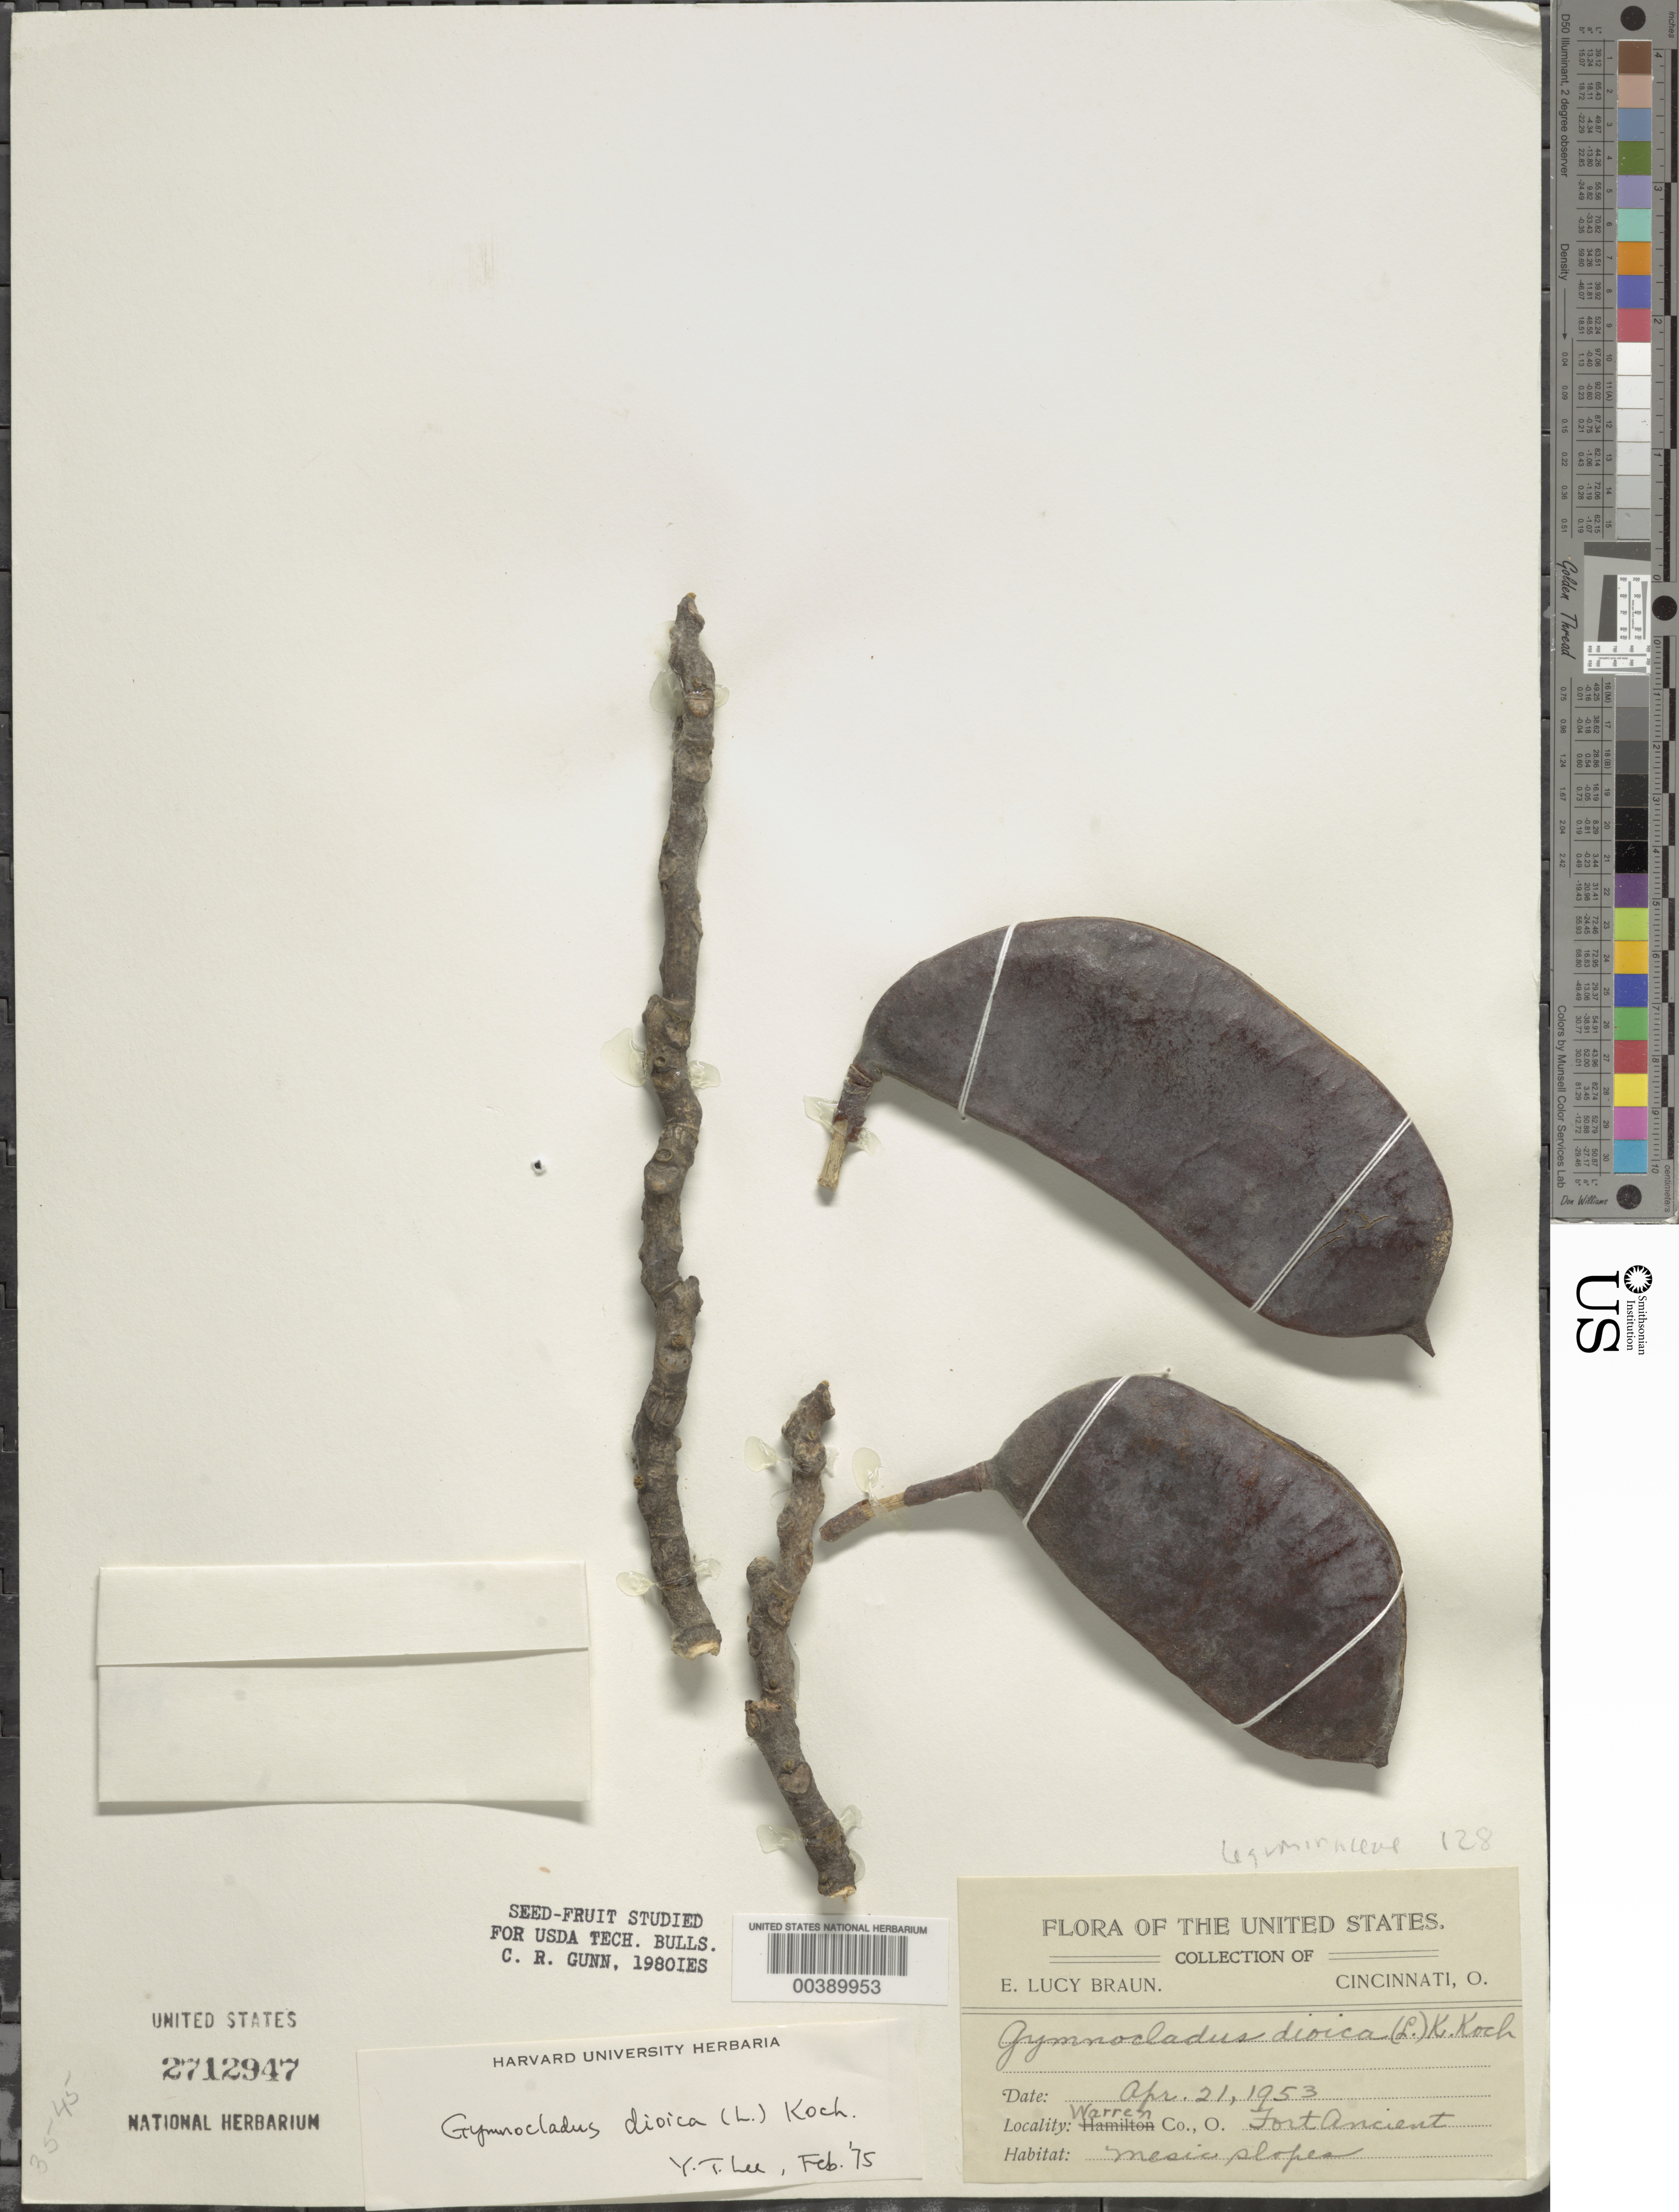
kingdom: Plantae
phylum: Tracheophyta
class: Magnoliopsida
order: Fabales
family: Fabaceae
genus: Gymnocladus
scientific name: Gymnocladus dioicus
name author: (L.) K. Koch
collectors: E. L. Braun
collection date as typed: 21 Apr 1953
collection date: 1953-04-21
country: United States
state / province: Ohio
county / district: Warren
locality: Fort ancient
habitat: Mesic slopes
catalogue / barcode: US 2712947